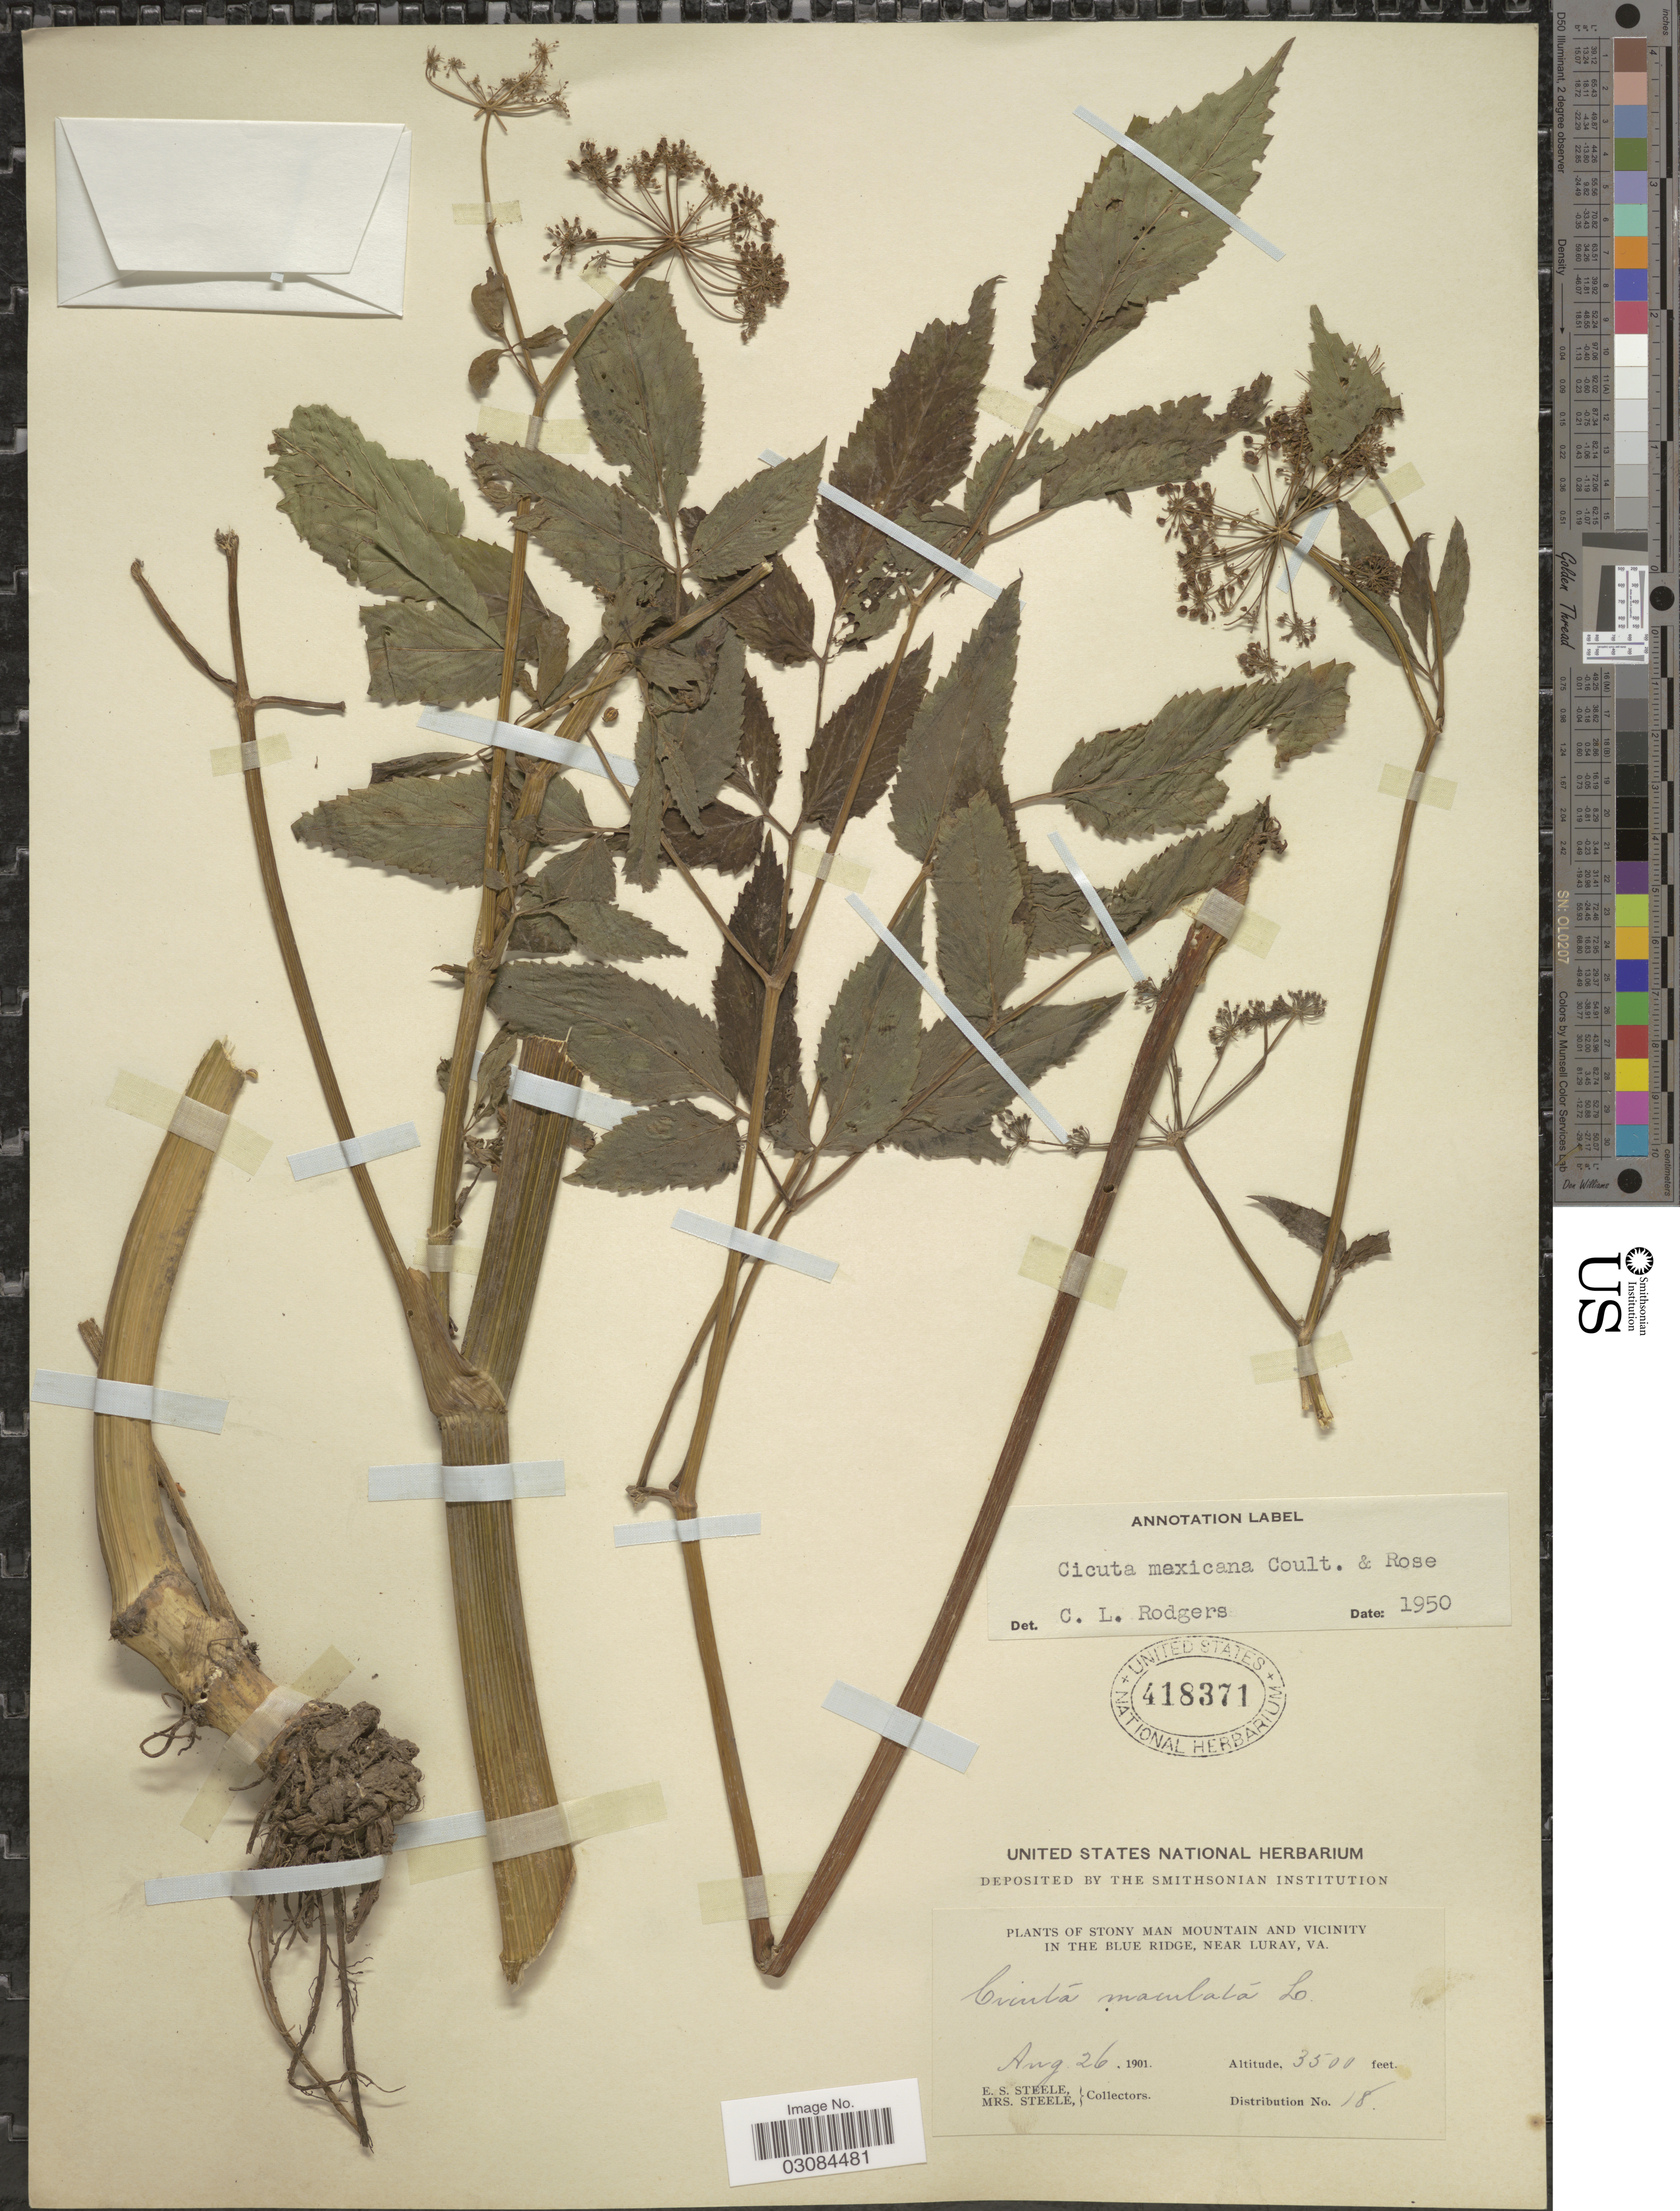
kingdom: Plantae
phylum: Tracheophyta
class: Magnoliopsida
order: Apiales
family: Apiaceae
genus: Cicuta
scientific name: Cicuta maculata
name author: L.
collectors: E. Steele & Mrs. E. S. Steele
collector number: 18?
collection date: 1901-08-26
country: United States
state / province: Virginia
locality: Stony Man Mountain and vicinity in the Blue Ridge, near Luray, Va.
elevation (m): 1067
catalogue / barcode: US 418371